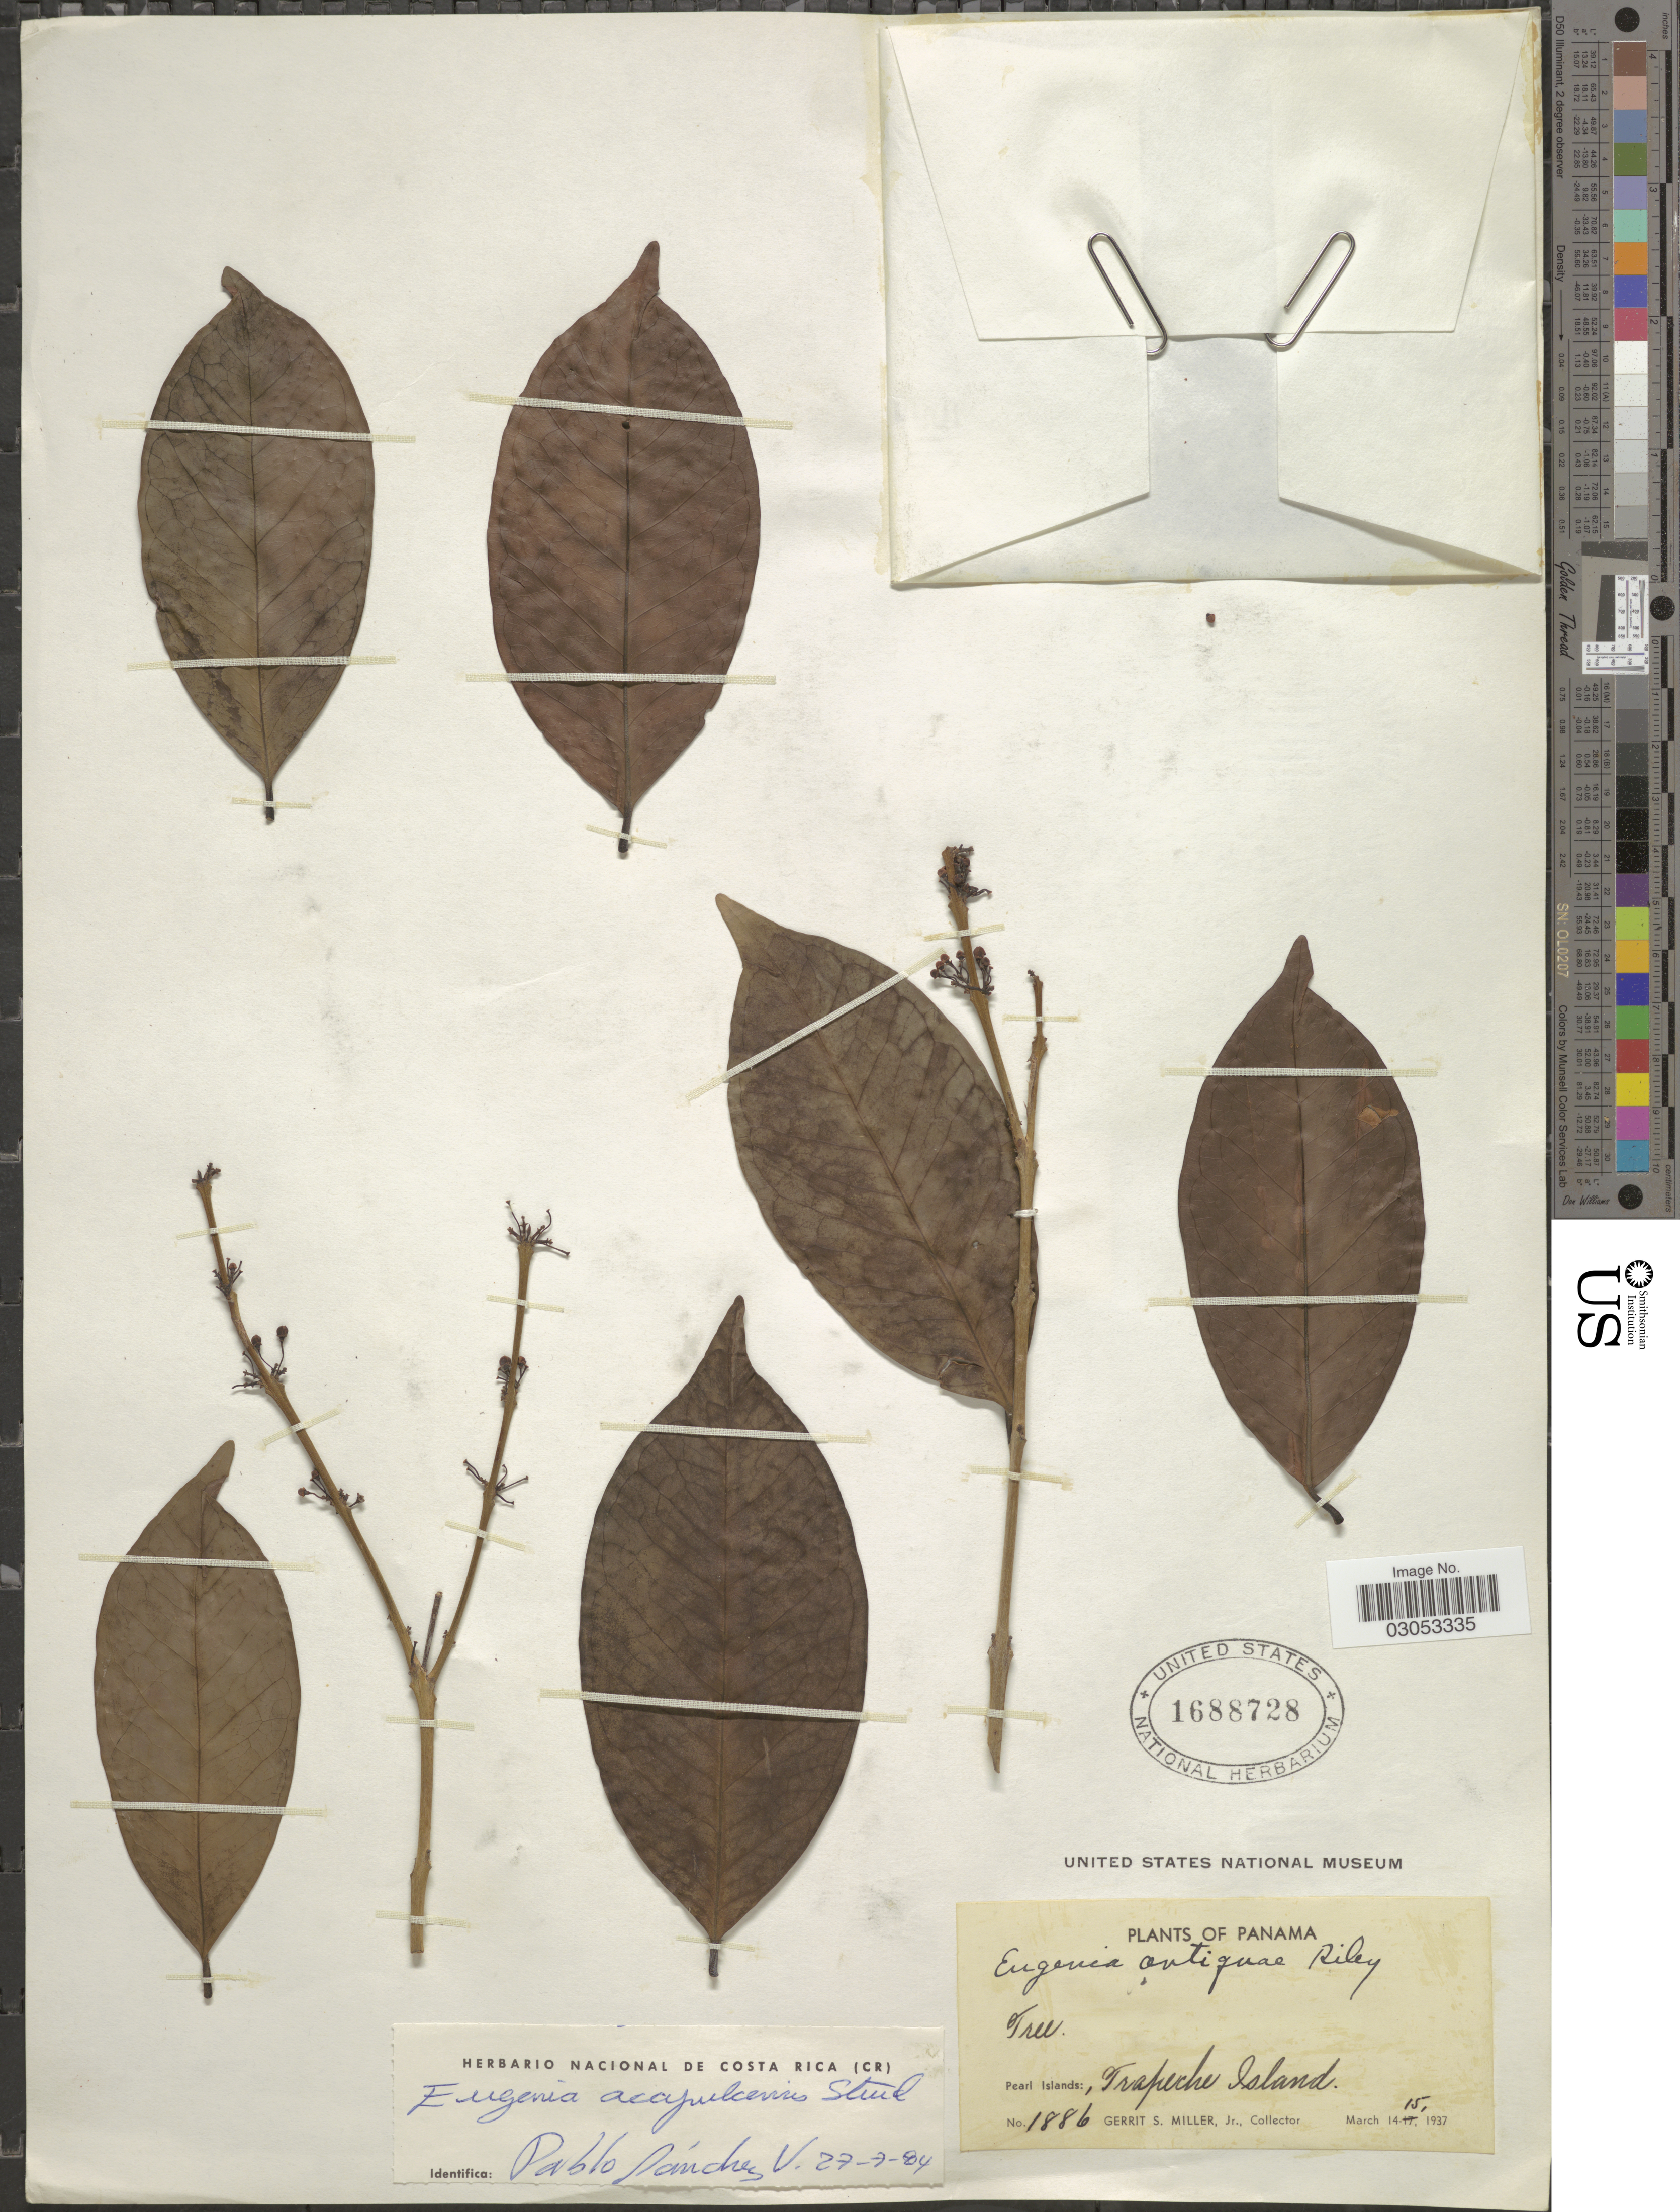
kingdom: Plantae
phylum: Tracheophyta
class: Magnoliopsida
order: Myrtales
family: Myrtaceae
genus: Eugenia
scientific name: Eugenia acapulcensis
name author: Steud.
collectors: G. S. Miller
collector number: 1886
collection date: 1937-03-14/1937-03-15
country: Panama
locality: Pearl Island: Trapeche Island.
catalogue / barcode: US 1688728